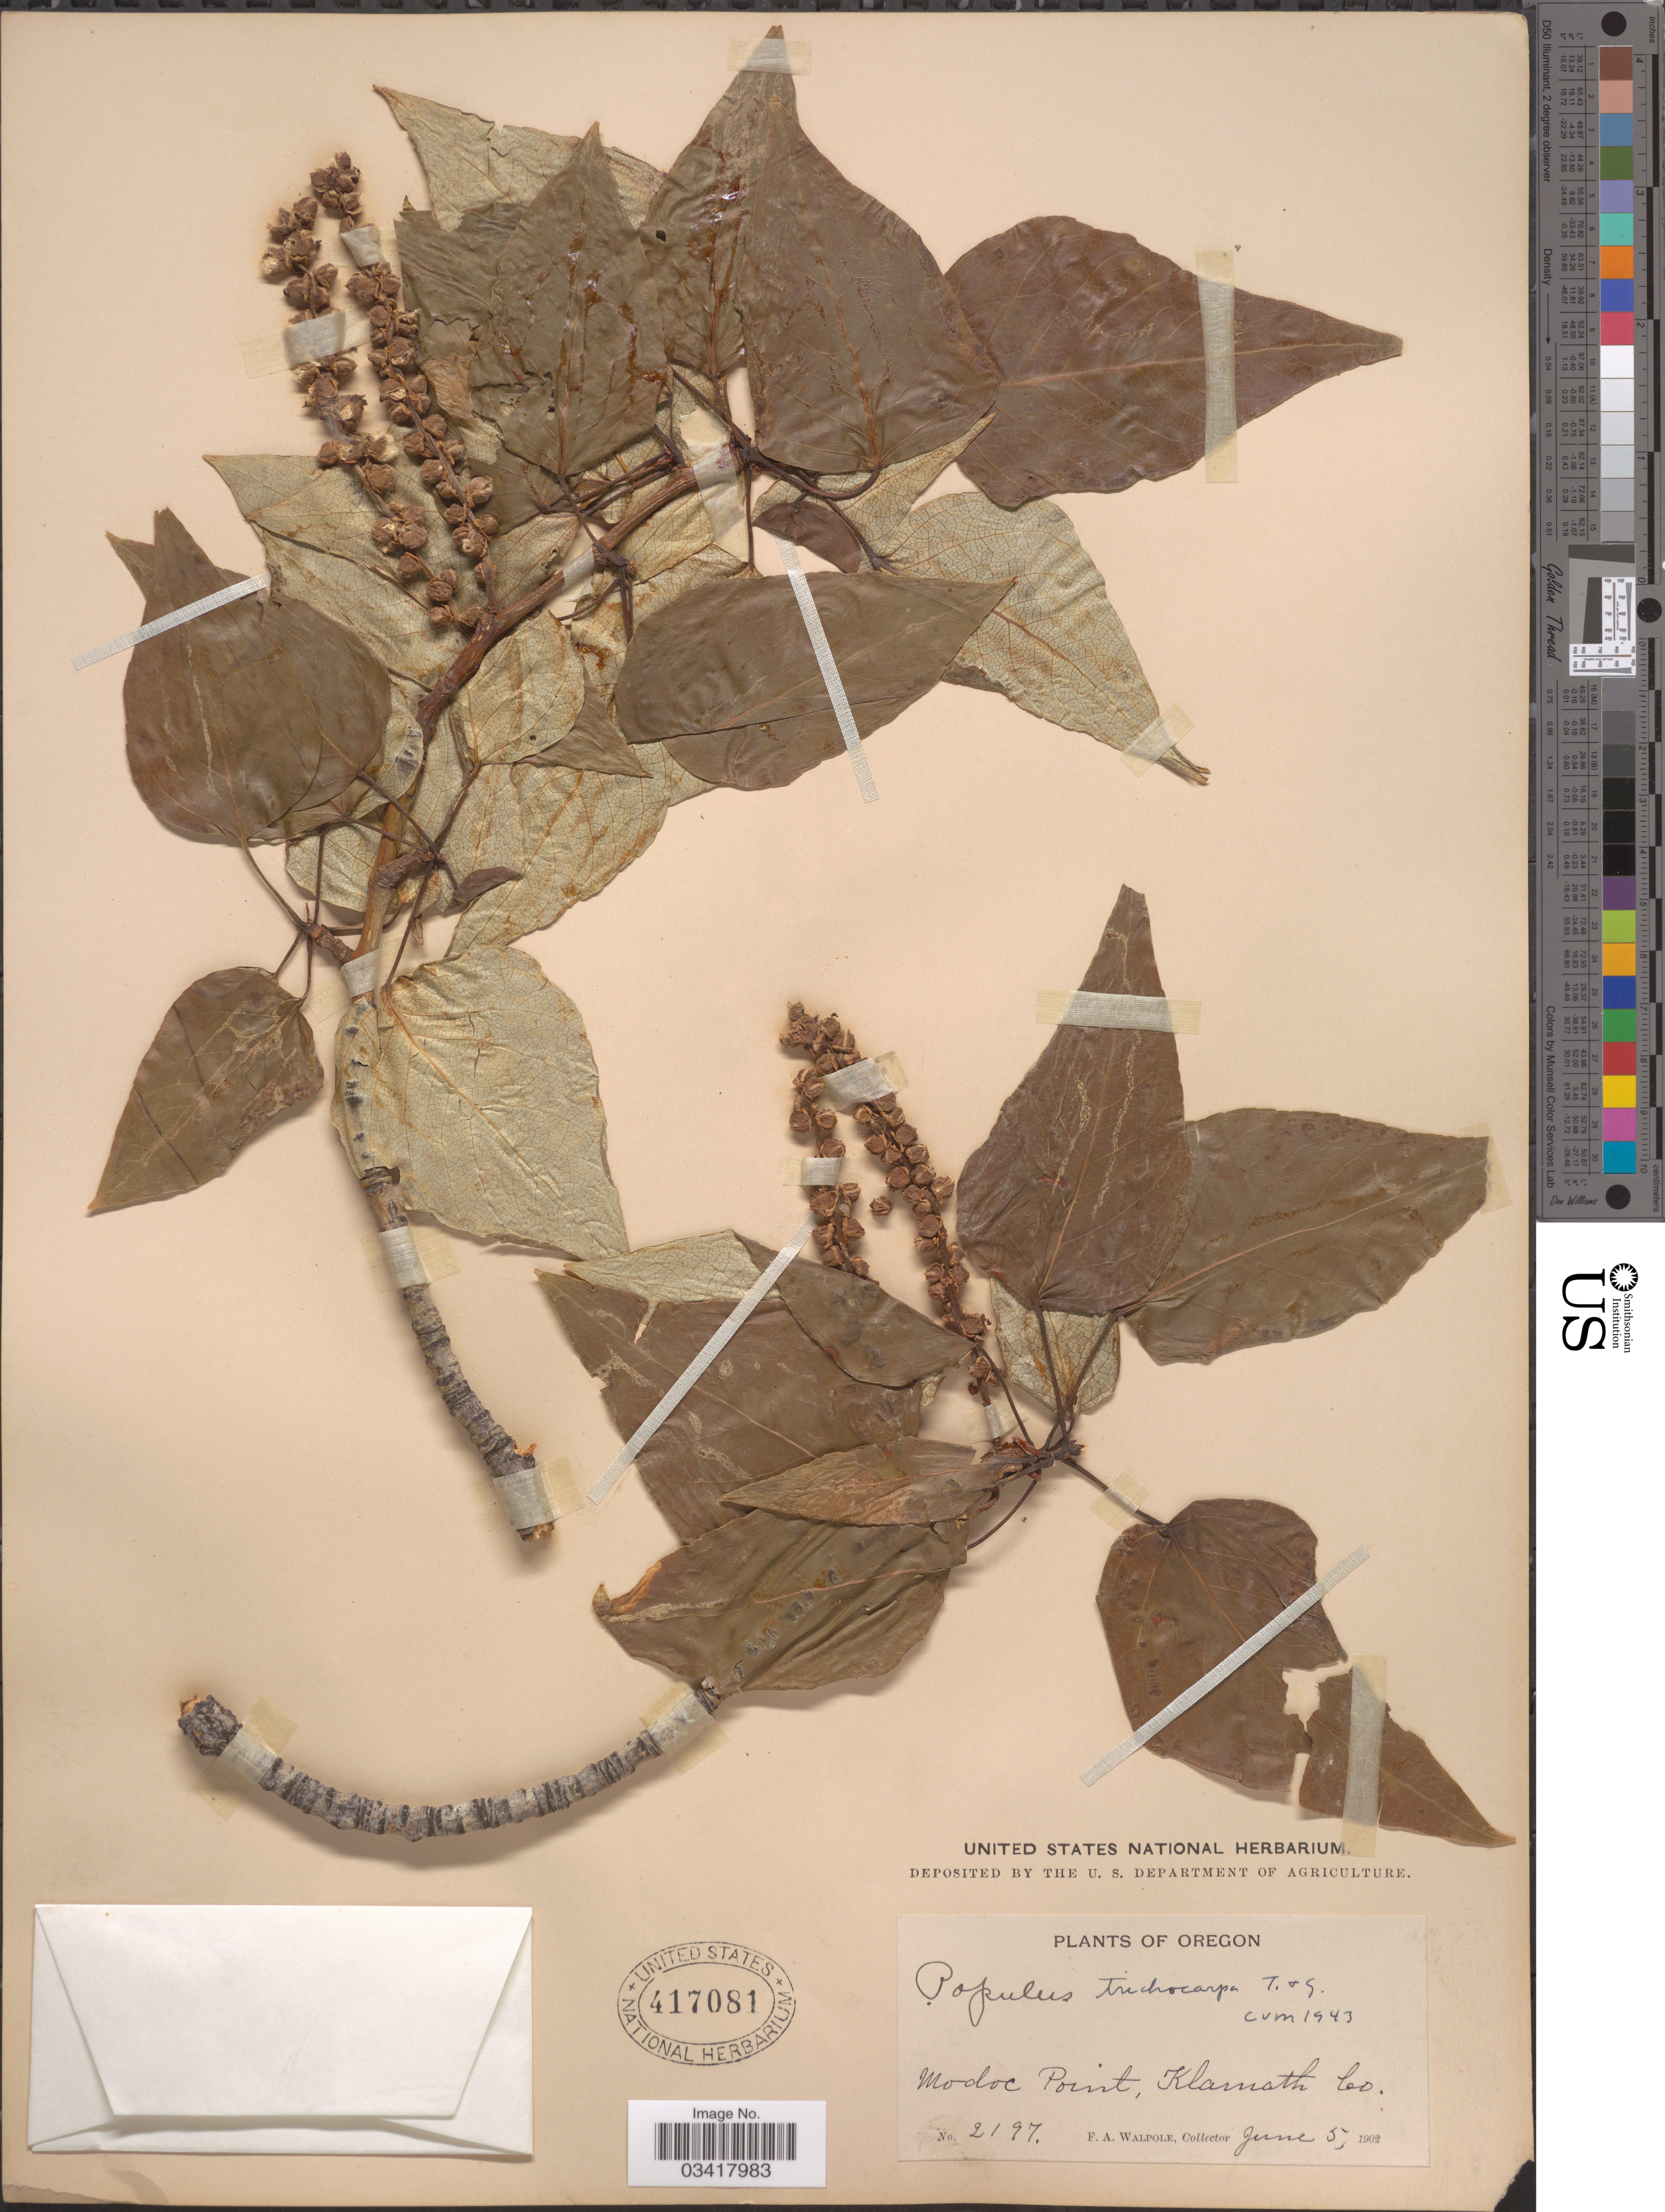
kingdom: Plantae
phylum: Tracheophyta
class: Magnoliopsida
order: Malpighiales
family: Salicaceae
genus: Populus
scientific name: Populus trichocarpa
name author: Torr. & A. Gray ex W. Hook.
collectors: F. Walpole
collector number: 2197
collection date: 1902-06-05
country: United States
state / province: Oregon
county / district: Klamath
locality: Modoc Point, Klamath Co.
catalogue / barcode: US 417081